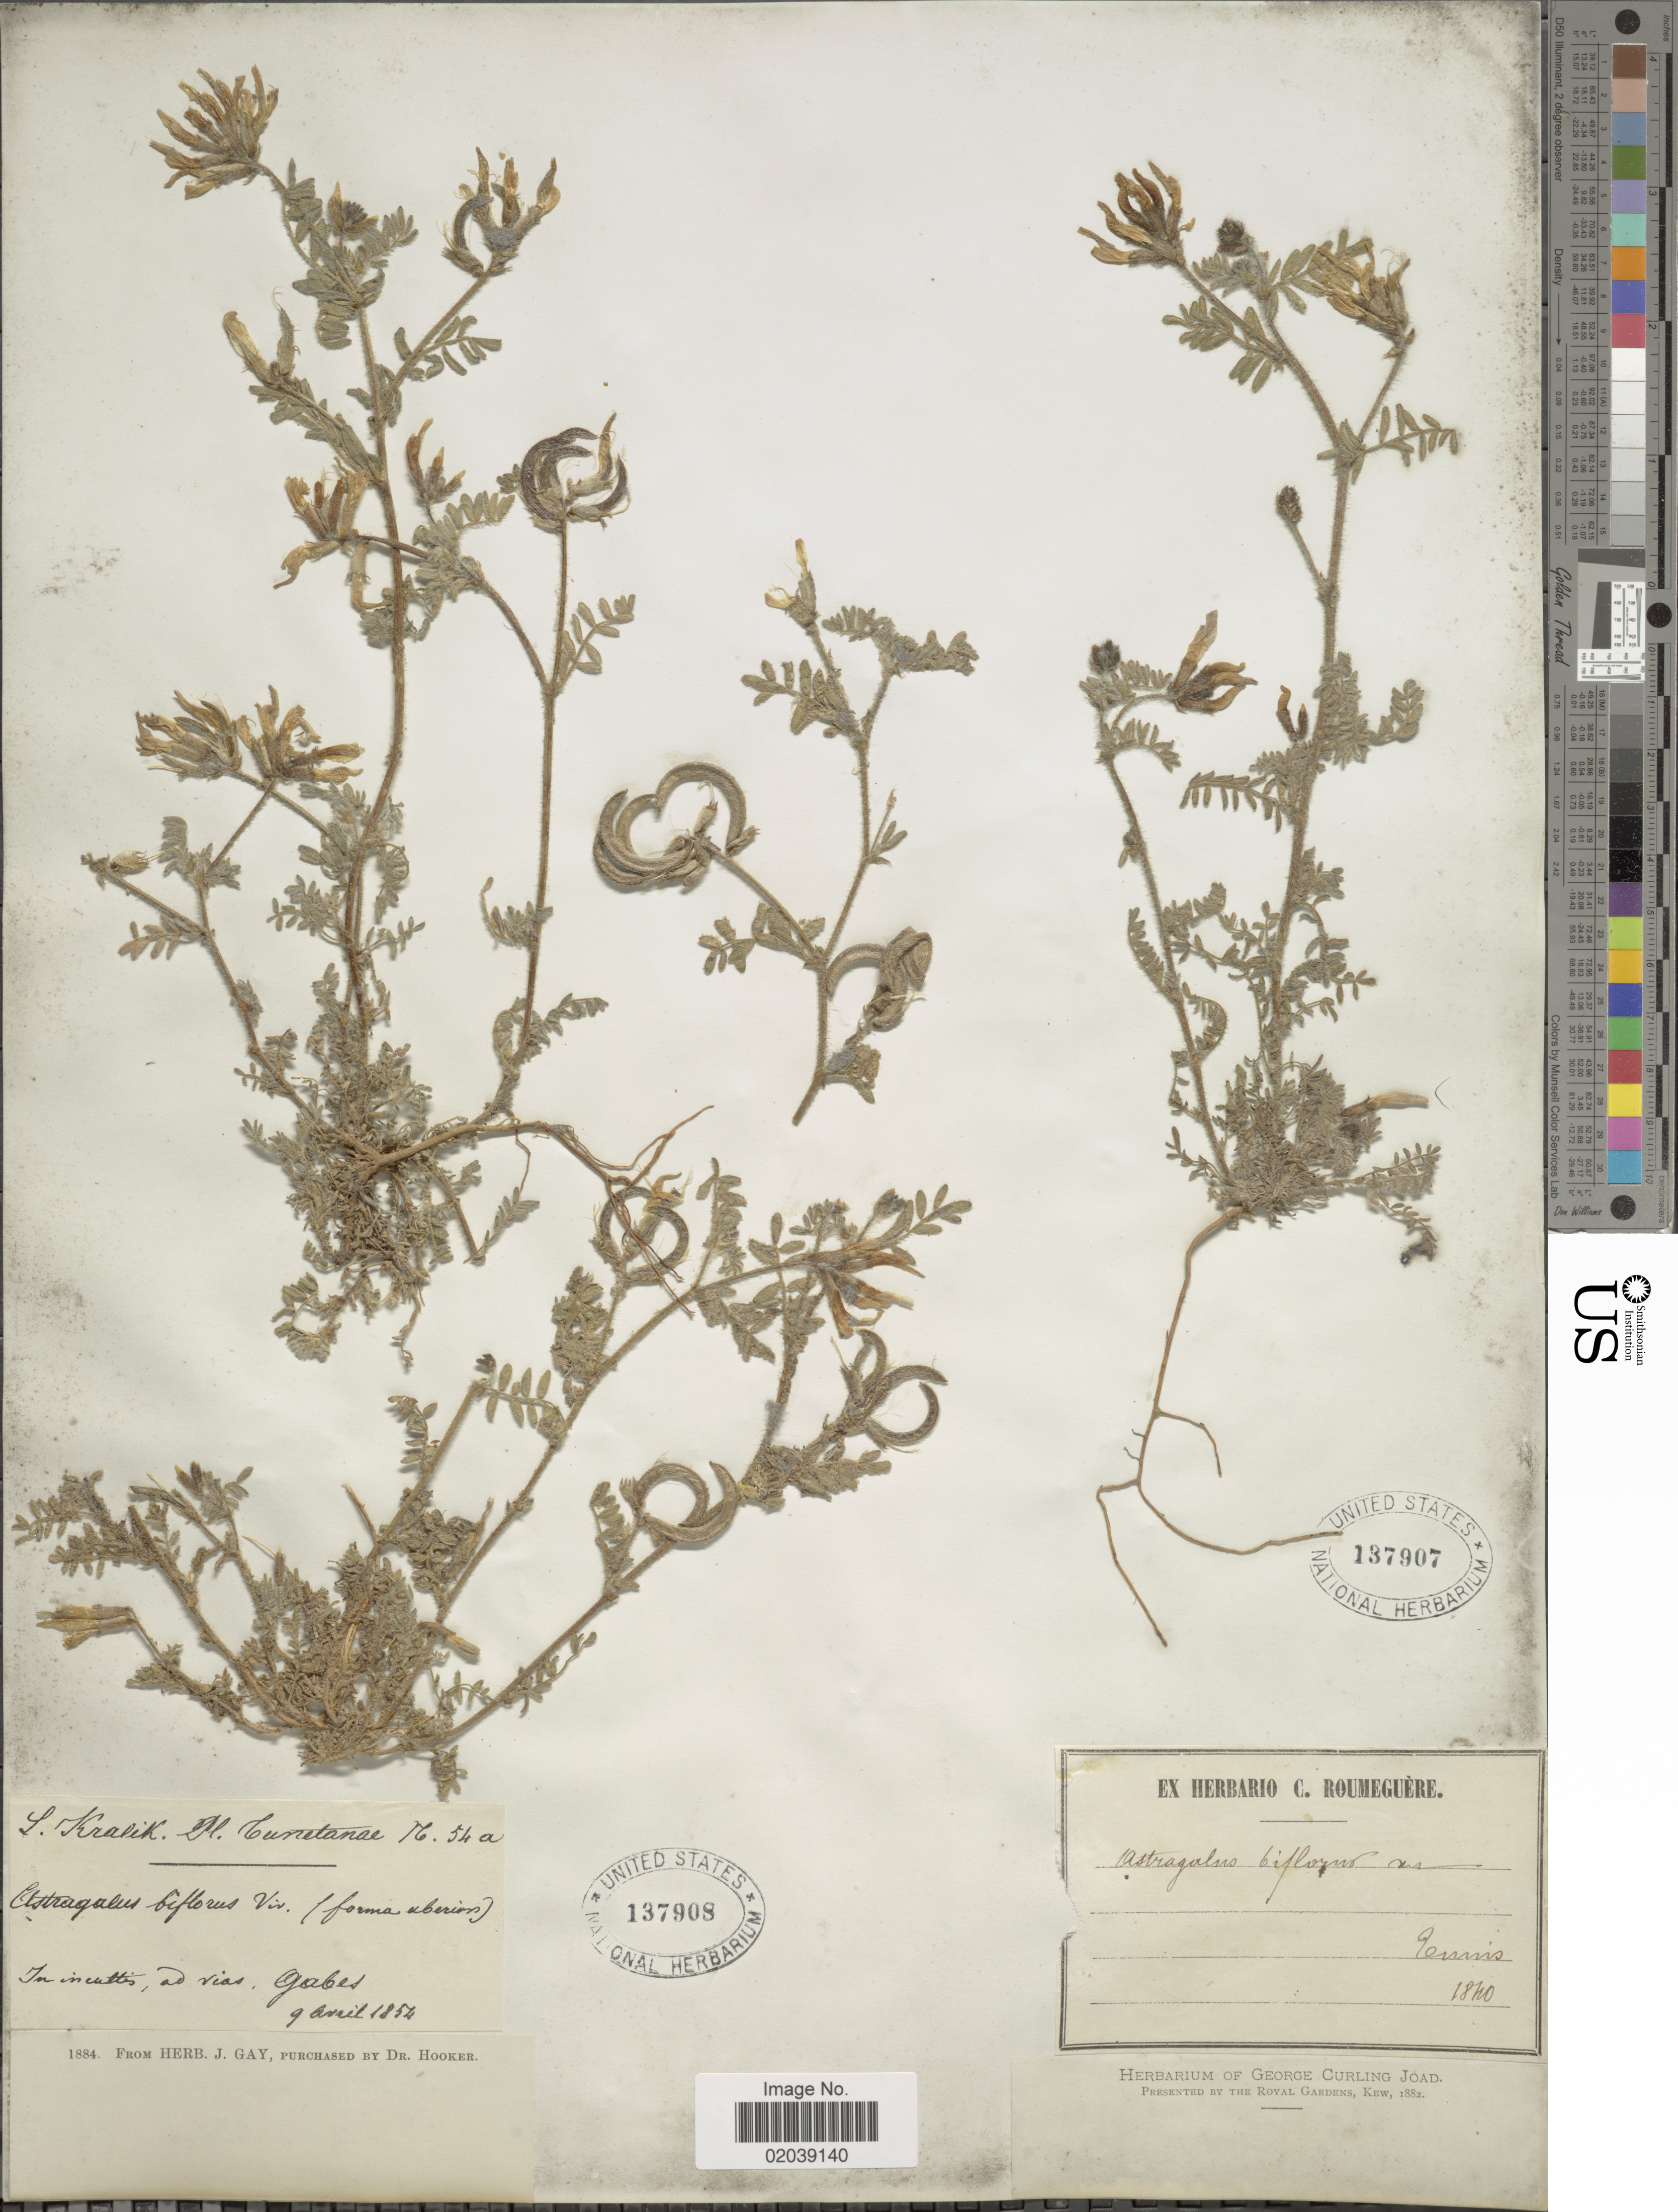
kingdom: Plantae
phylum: Tracheophyta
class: Magnoliopsida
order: Fabales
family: Fabaceae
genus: Astragalus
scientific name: Astragalus biflorus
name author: A. Gray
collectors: L. Kralik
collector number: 54A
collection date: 1854-04-09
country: Tunisia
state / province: Gabès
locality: In incultis, ad vias Gabes.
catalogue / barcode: US 137908